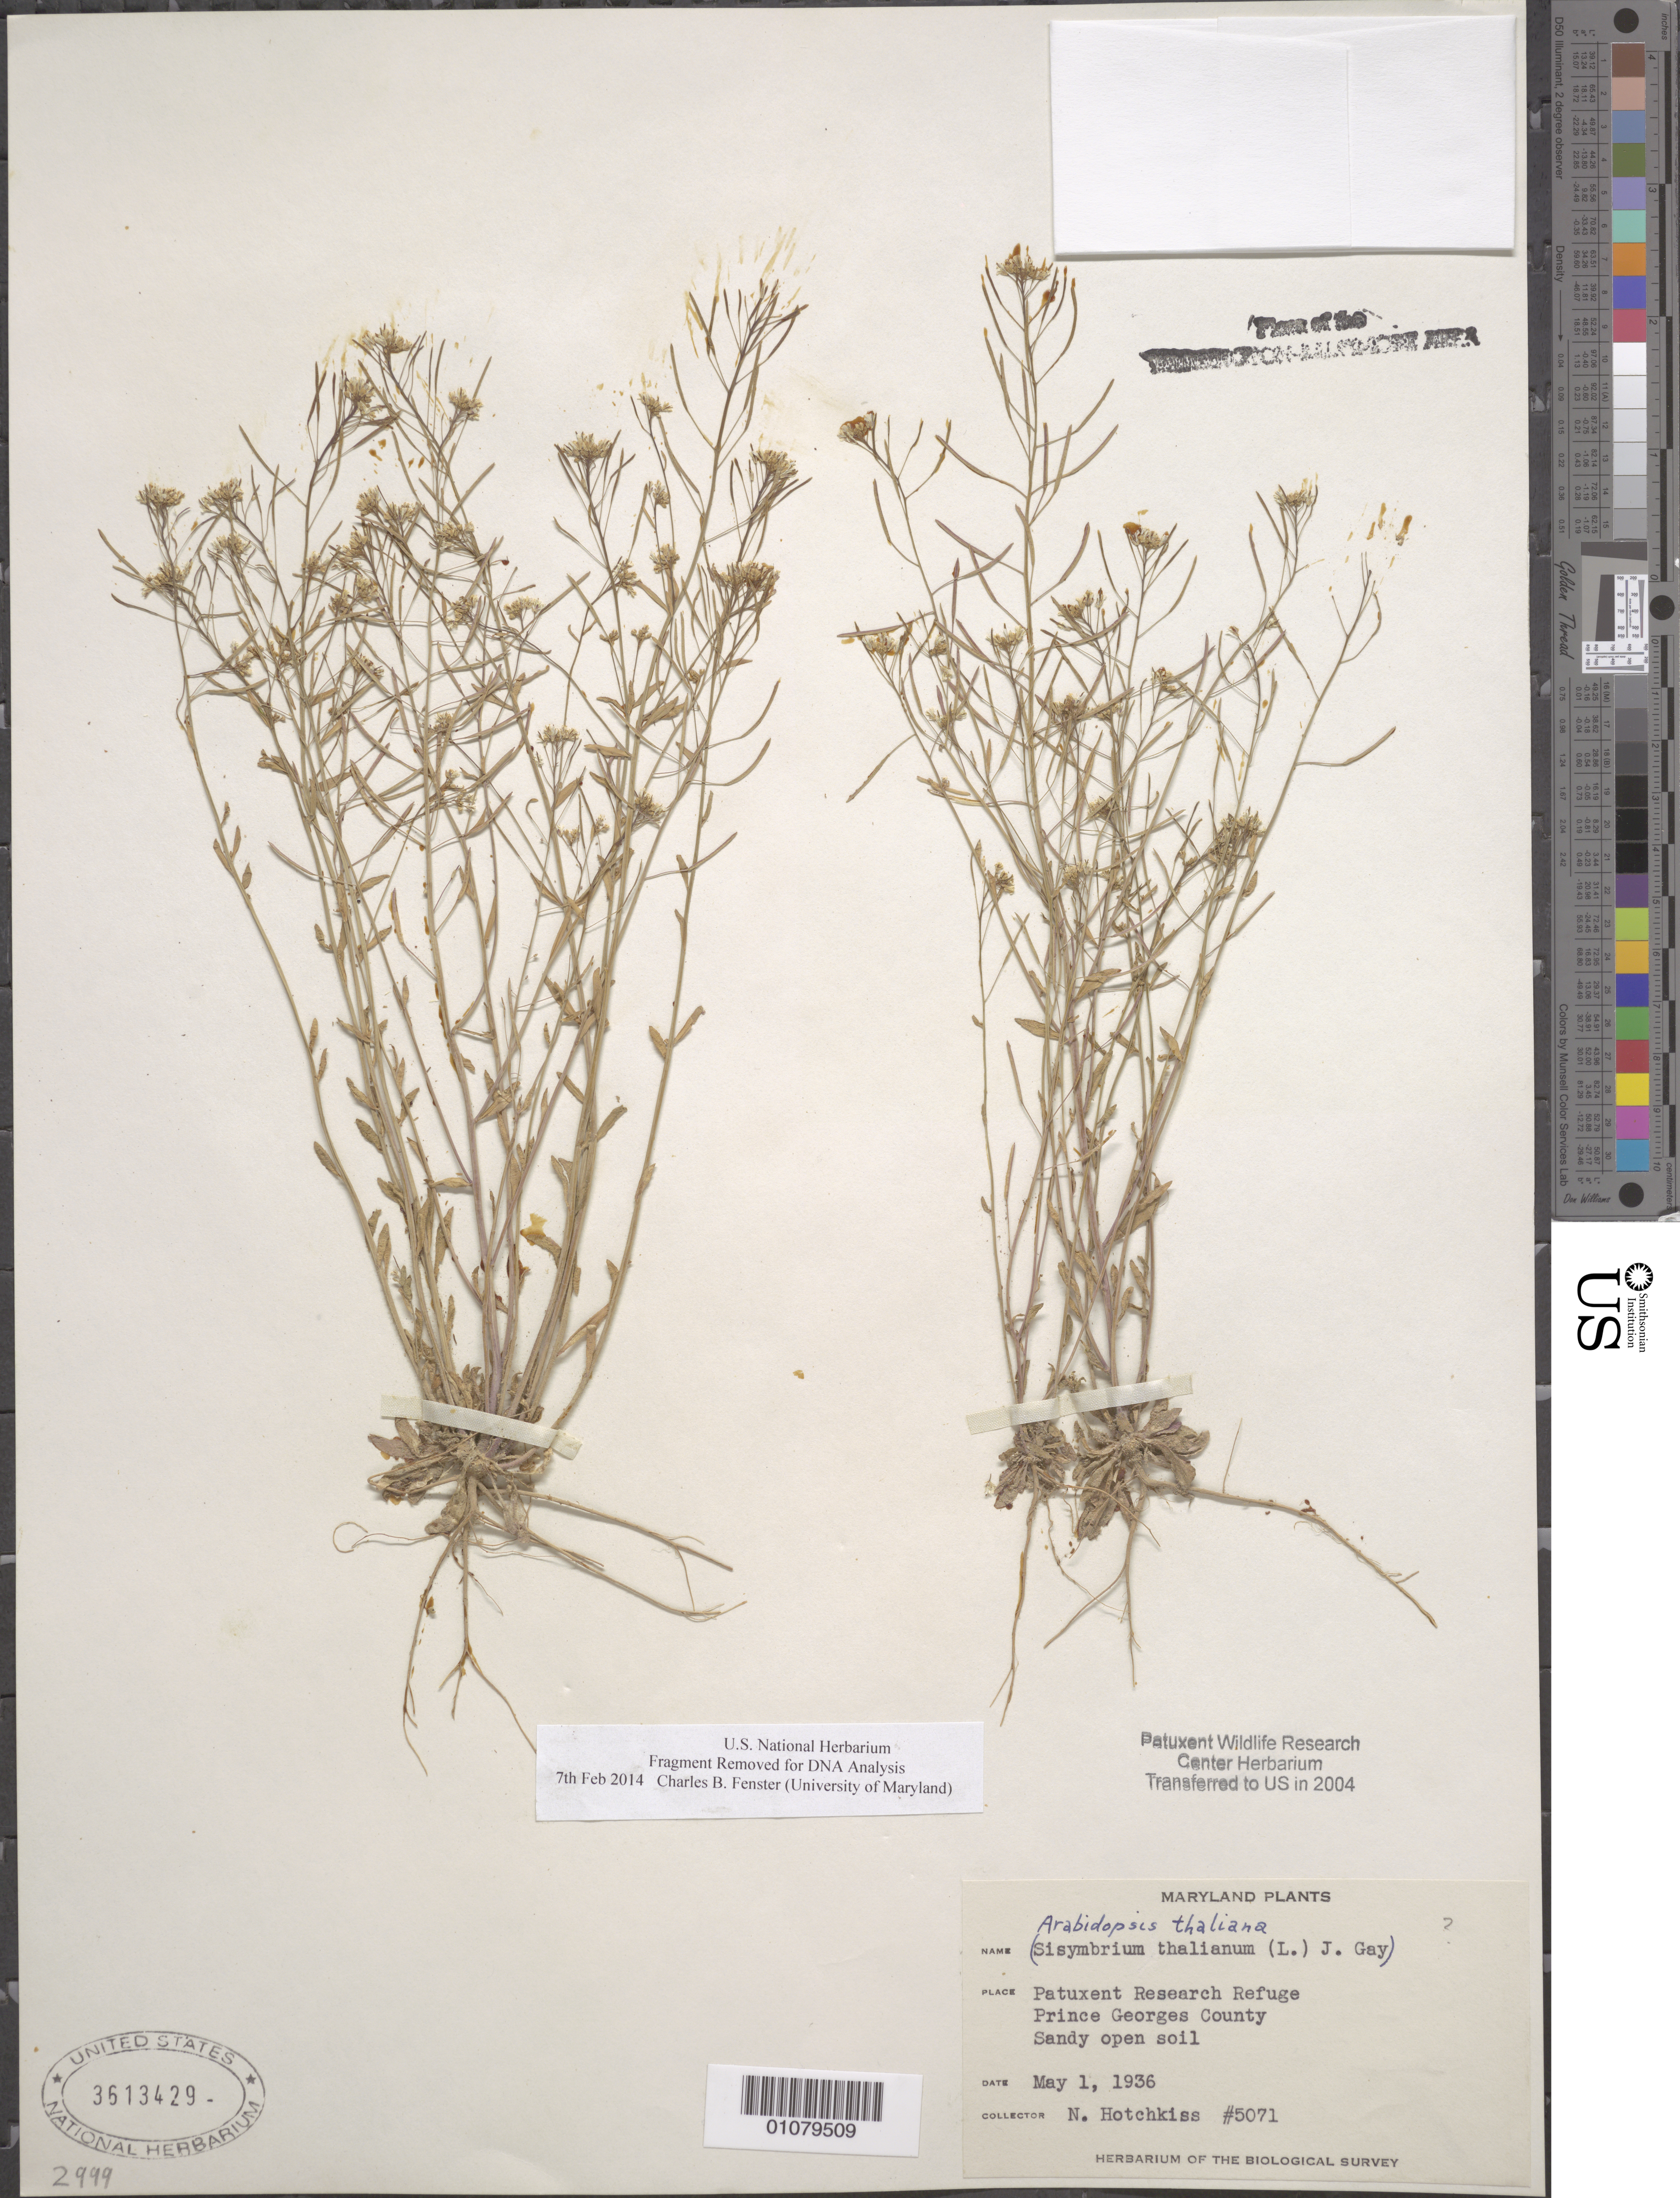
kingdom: Plantae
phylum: Tracheophyta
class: Magnoliopsida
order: Brassicales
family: Brassicaceae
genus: Arabidopsis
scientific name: Arabidopsis thaliana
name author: (L.) Heynh.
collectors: N. Hotchkiss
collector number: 5071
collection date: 1936-05-01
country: United States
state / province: Maryland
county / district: Prince George's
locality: Patuxent Wildlife Refuge.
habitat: Sandy open soil.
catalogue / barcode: US 3613429